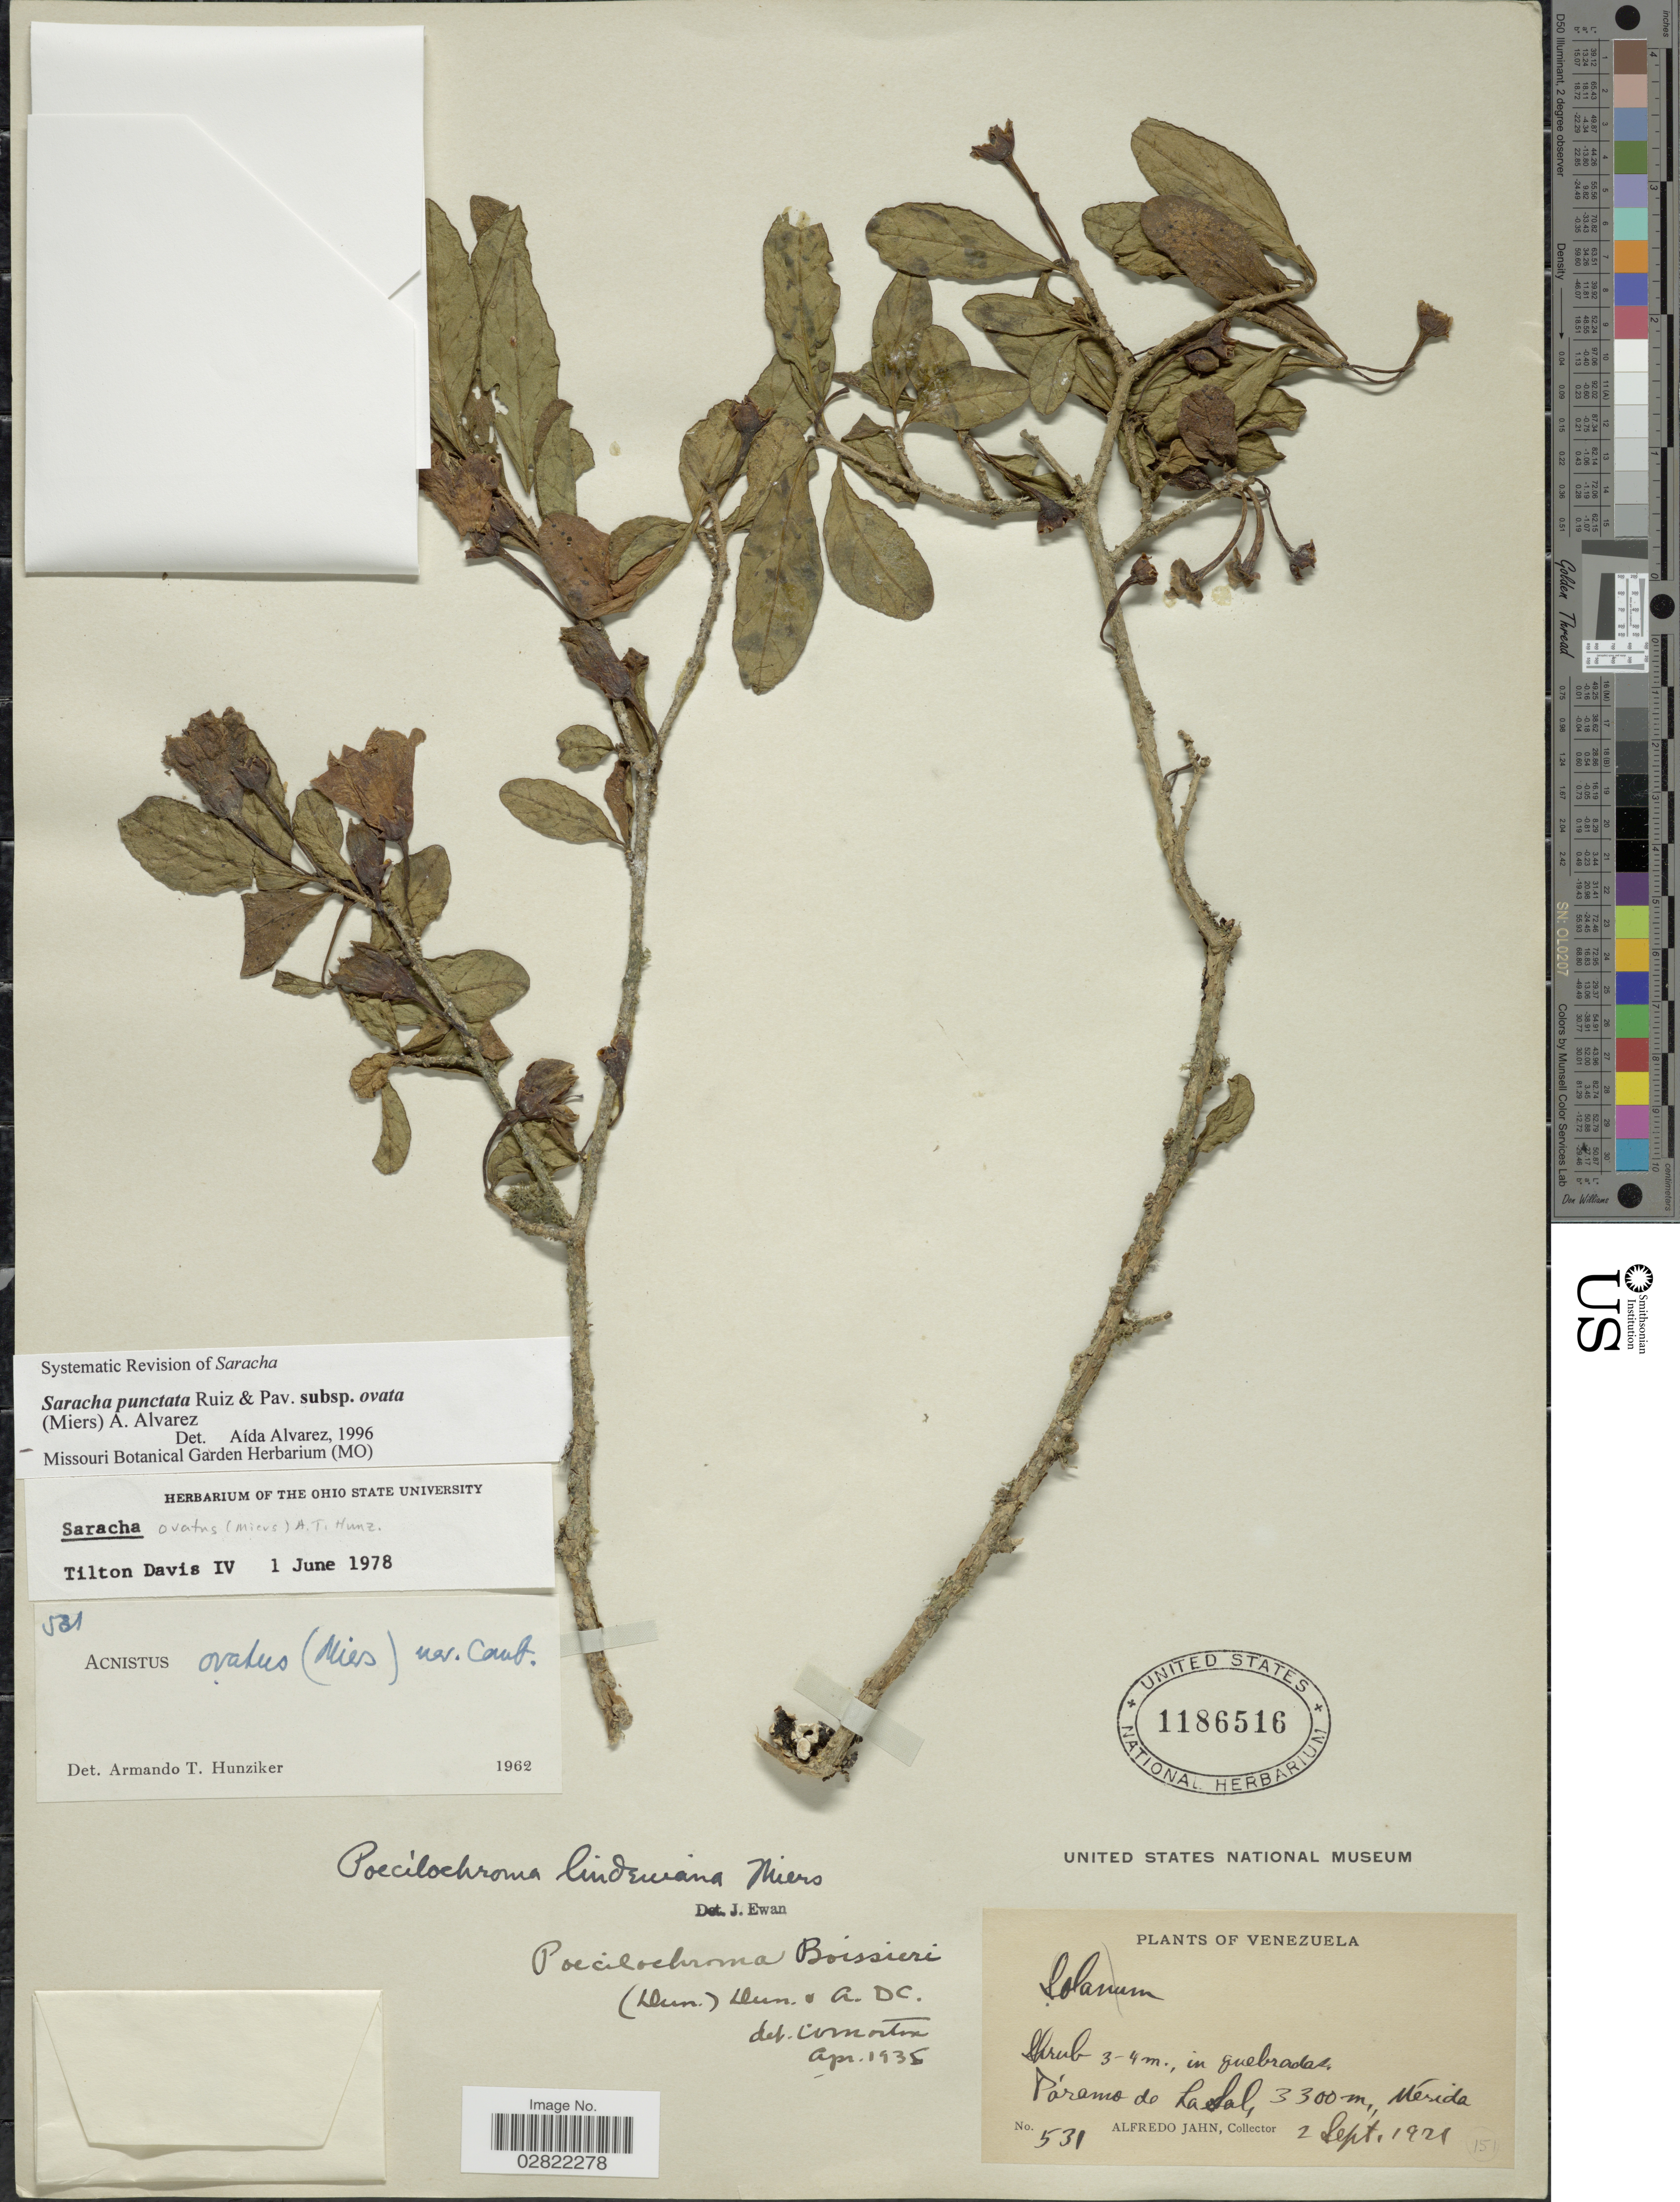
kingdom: Plantae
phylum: Tracheophyta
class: Magnoliopsida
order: Solanales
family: Solanaceae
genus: Saracha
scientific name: Saracha ovata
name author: (Miers) Hunz.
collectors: A. Jahn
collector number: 531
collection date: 1921-09-02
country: Venezuela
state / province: Mérida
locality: Páramo de La Sal, Mérida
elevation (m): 3300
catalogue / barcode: US 1186516